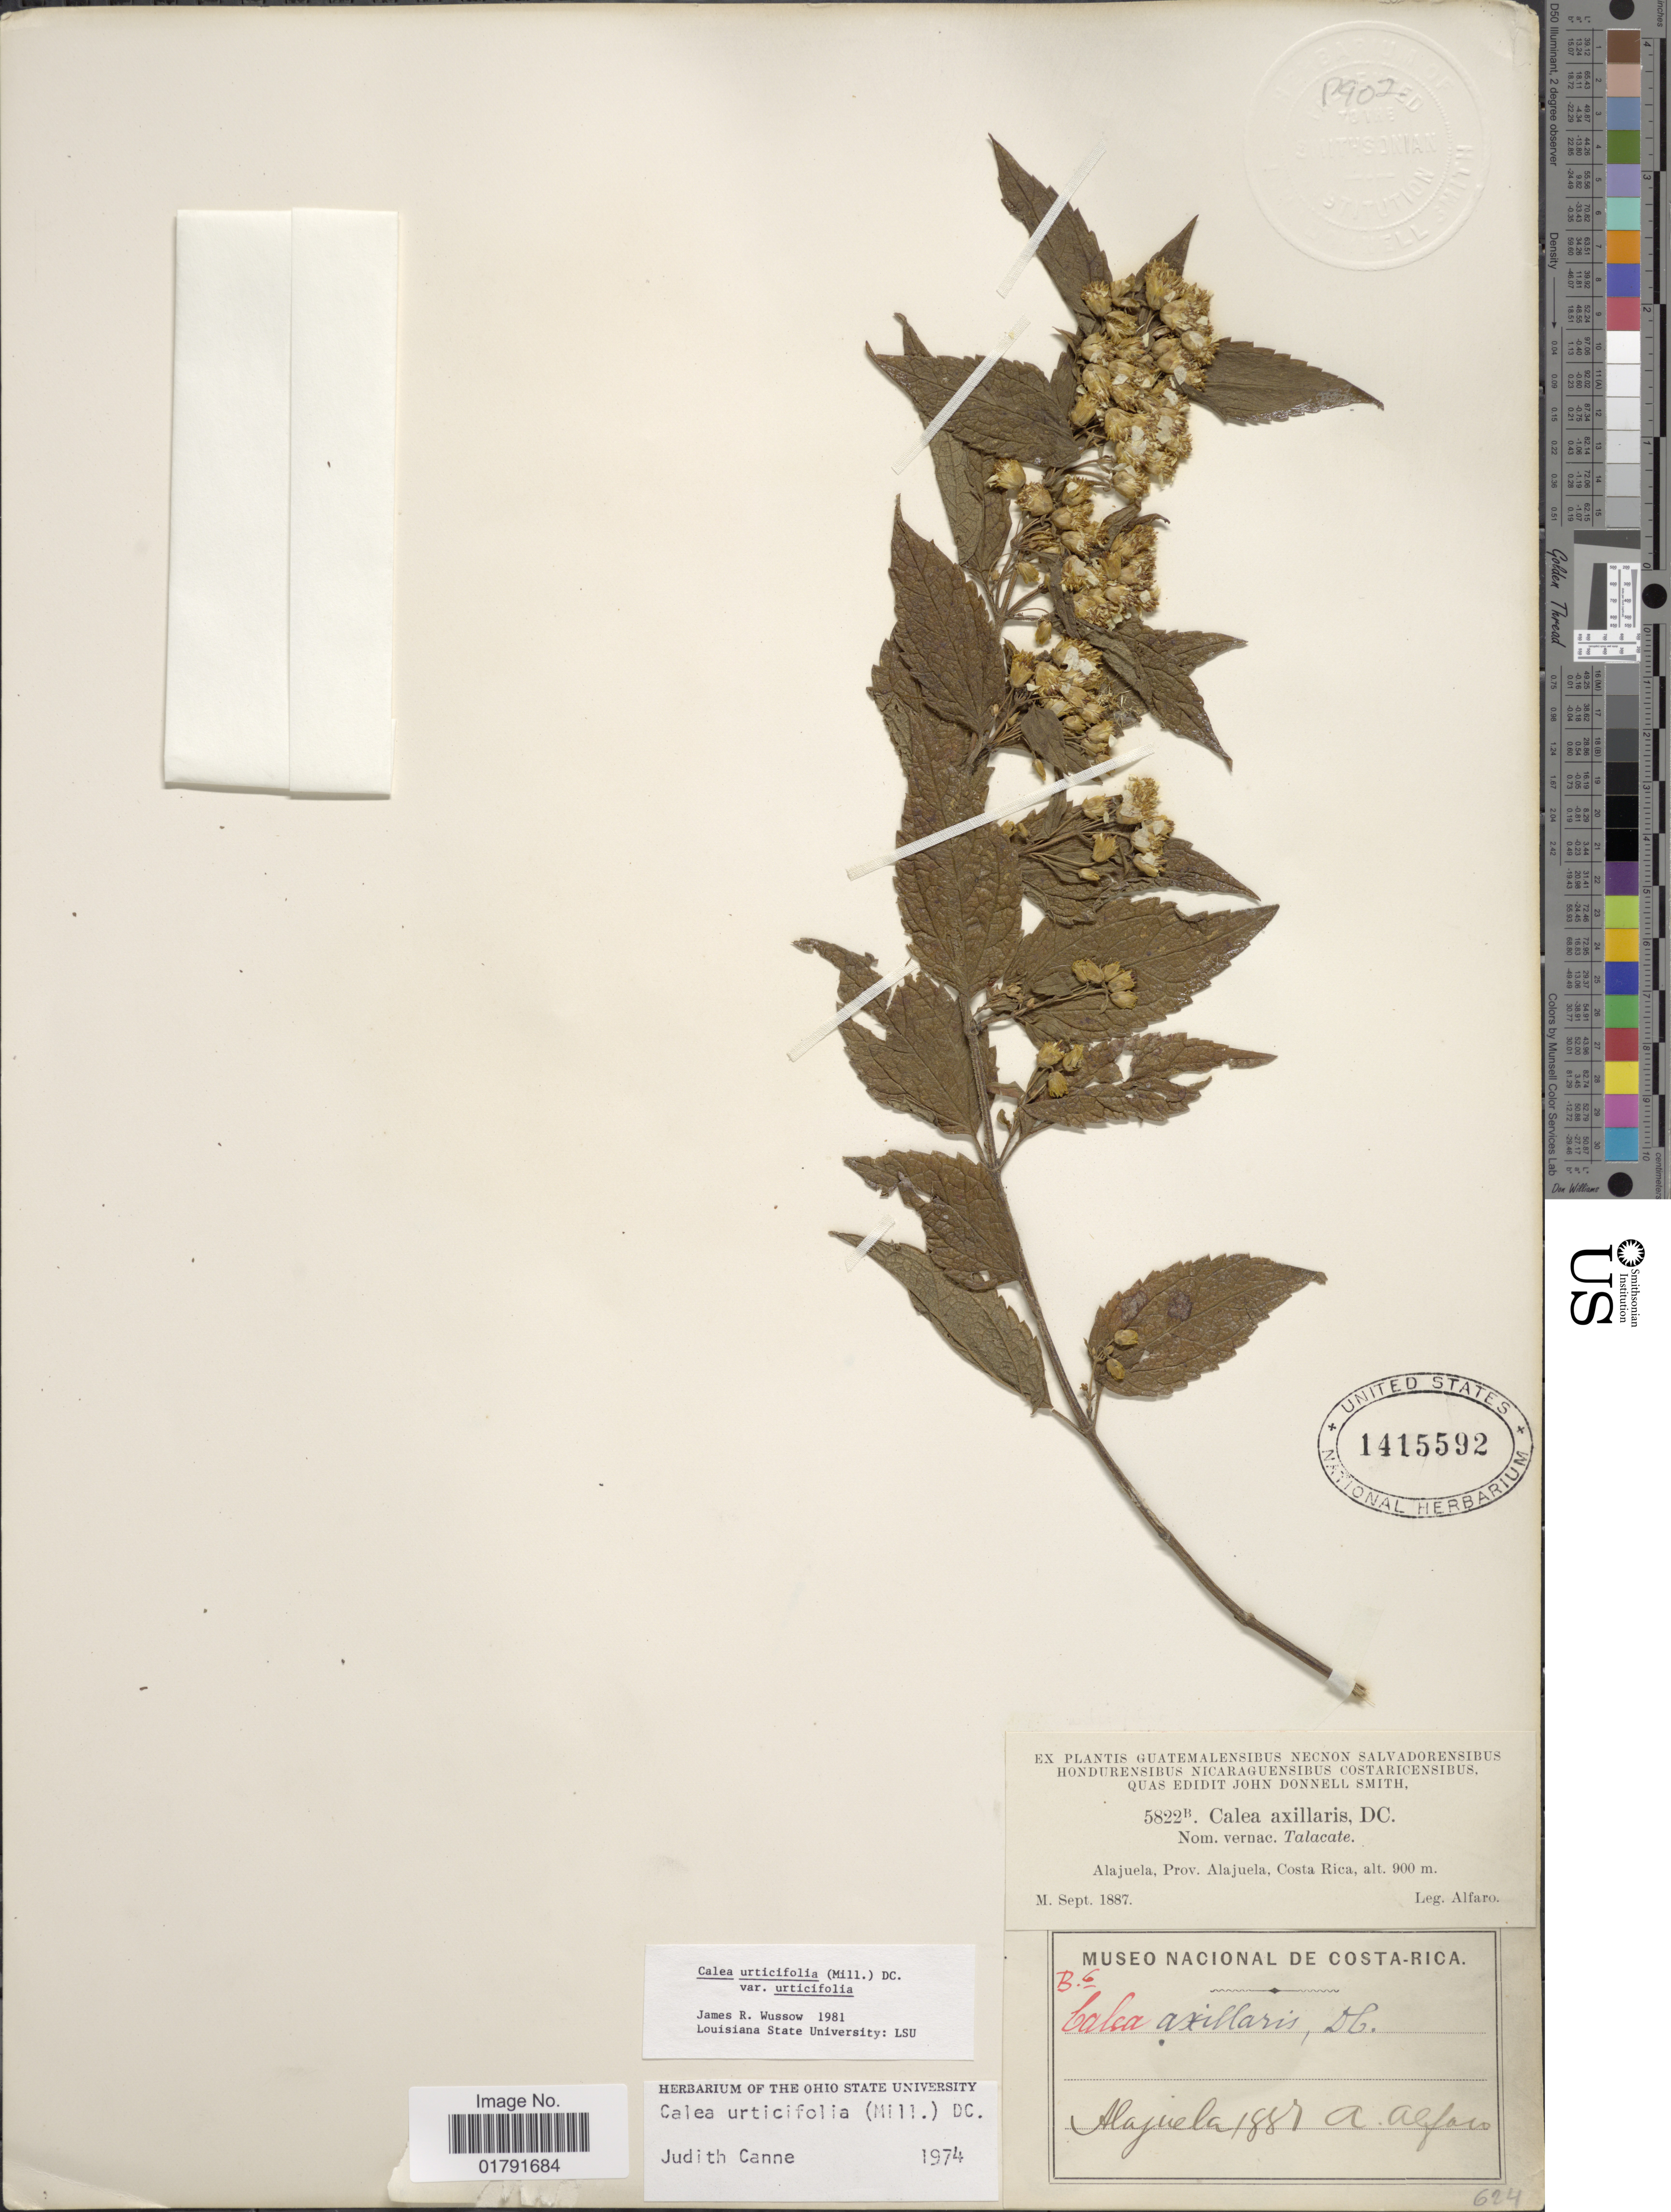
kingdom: Plantae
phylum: Tracheophyta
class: Magnoliopsida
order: Asterales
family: Asteraceae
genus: Calea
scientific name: Calea urticifolia var. urticifolia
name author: (Mill.) DC.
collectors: A. Alfaro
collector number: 5822B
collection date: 1887-09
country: Costa Rica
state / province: Alajuela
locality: Alajuela.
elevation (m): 900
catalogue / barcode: US 1415592